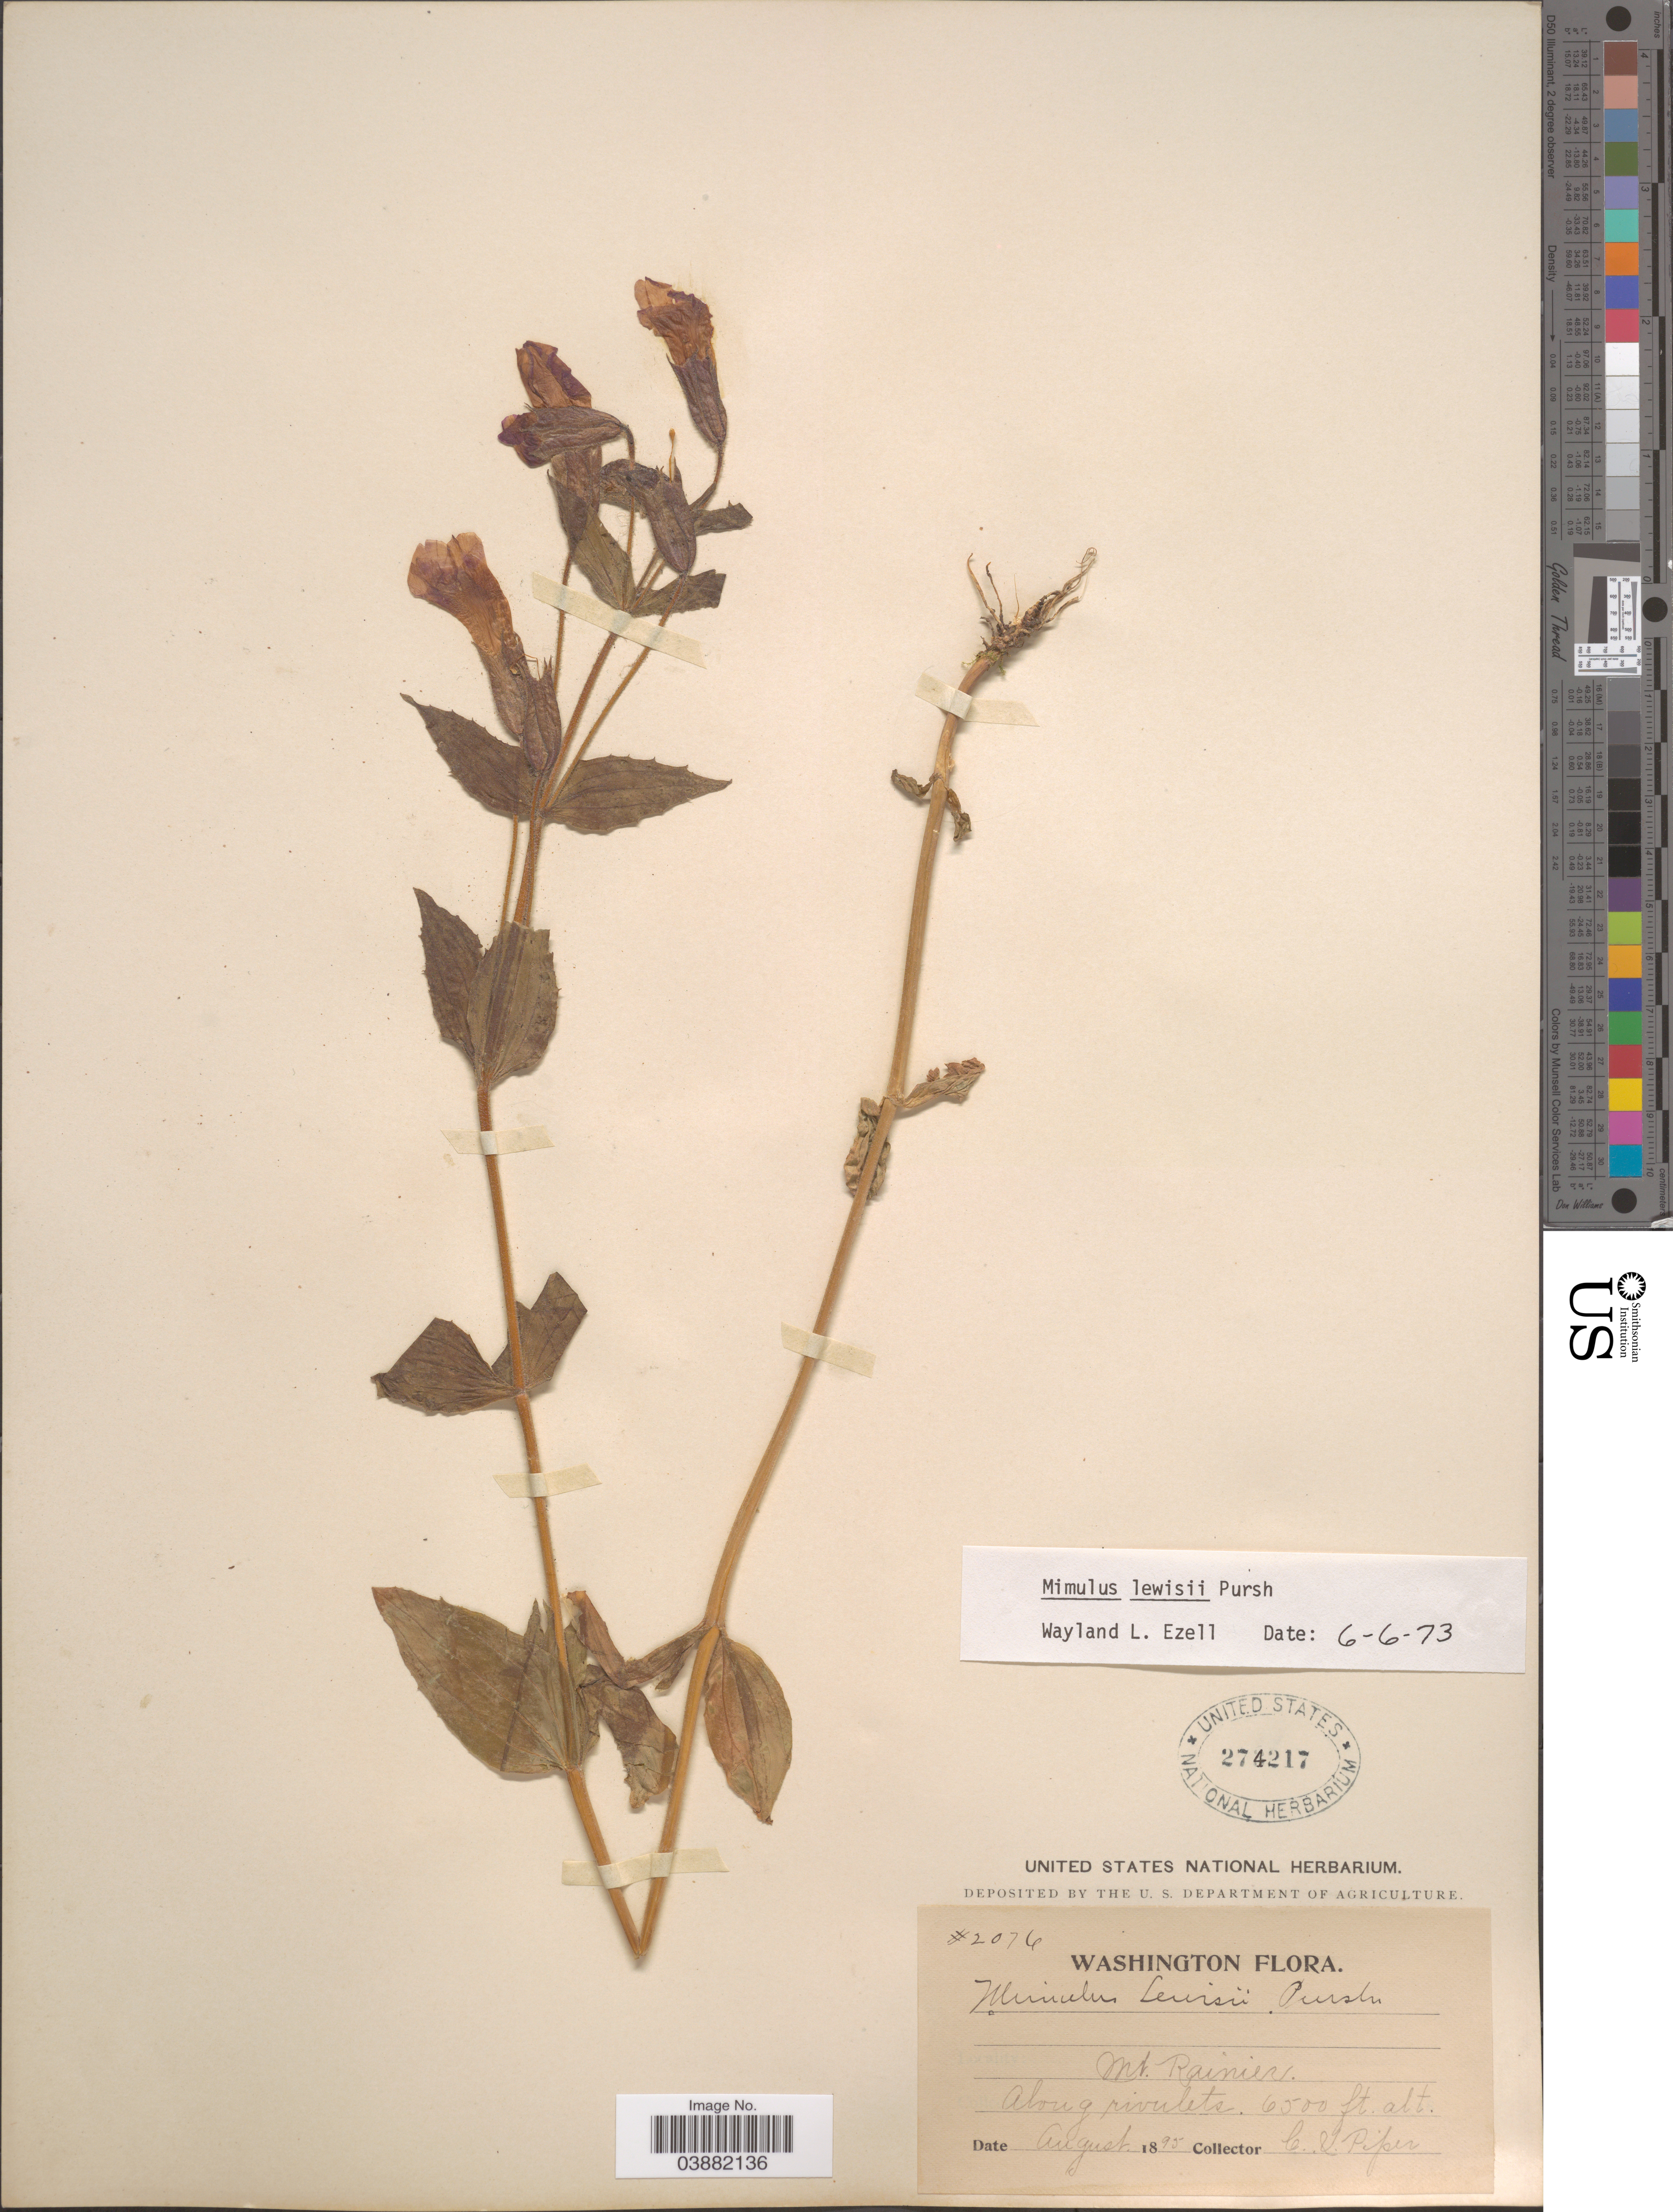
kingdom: Plantae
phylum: Tracheophyta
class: Magnoliopsida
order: Lamiales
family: Phrymaceae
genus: Mimulus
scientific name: Mimulus lewisii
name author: Pursh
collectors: C. V. Piper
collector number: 2076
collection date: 1895-08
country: United States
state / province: Washington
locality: Mt. Rainier. Along rivulets.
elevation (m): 1981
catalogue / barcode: US 274217